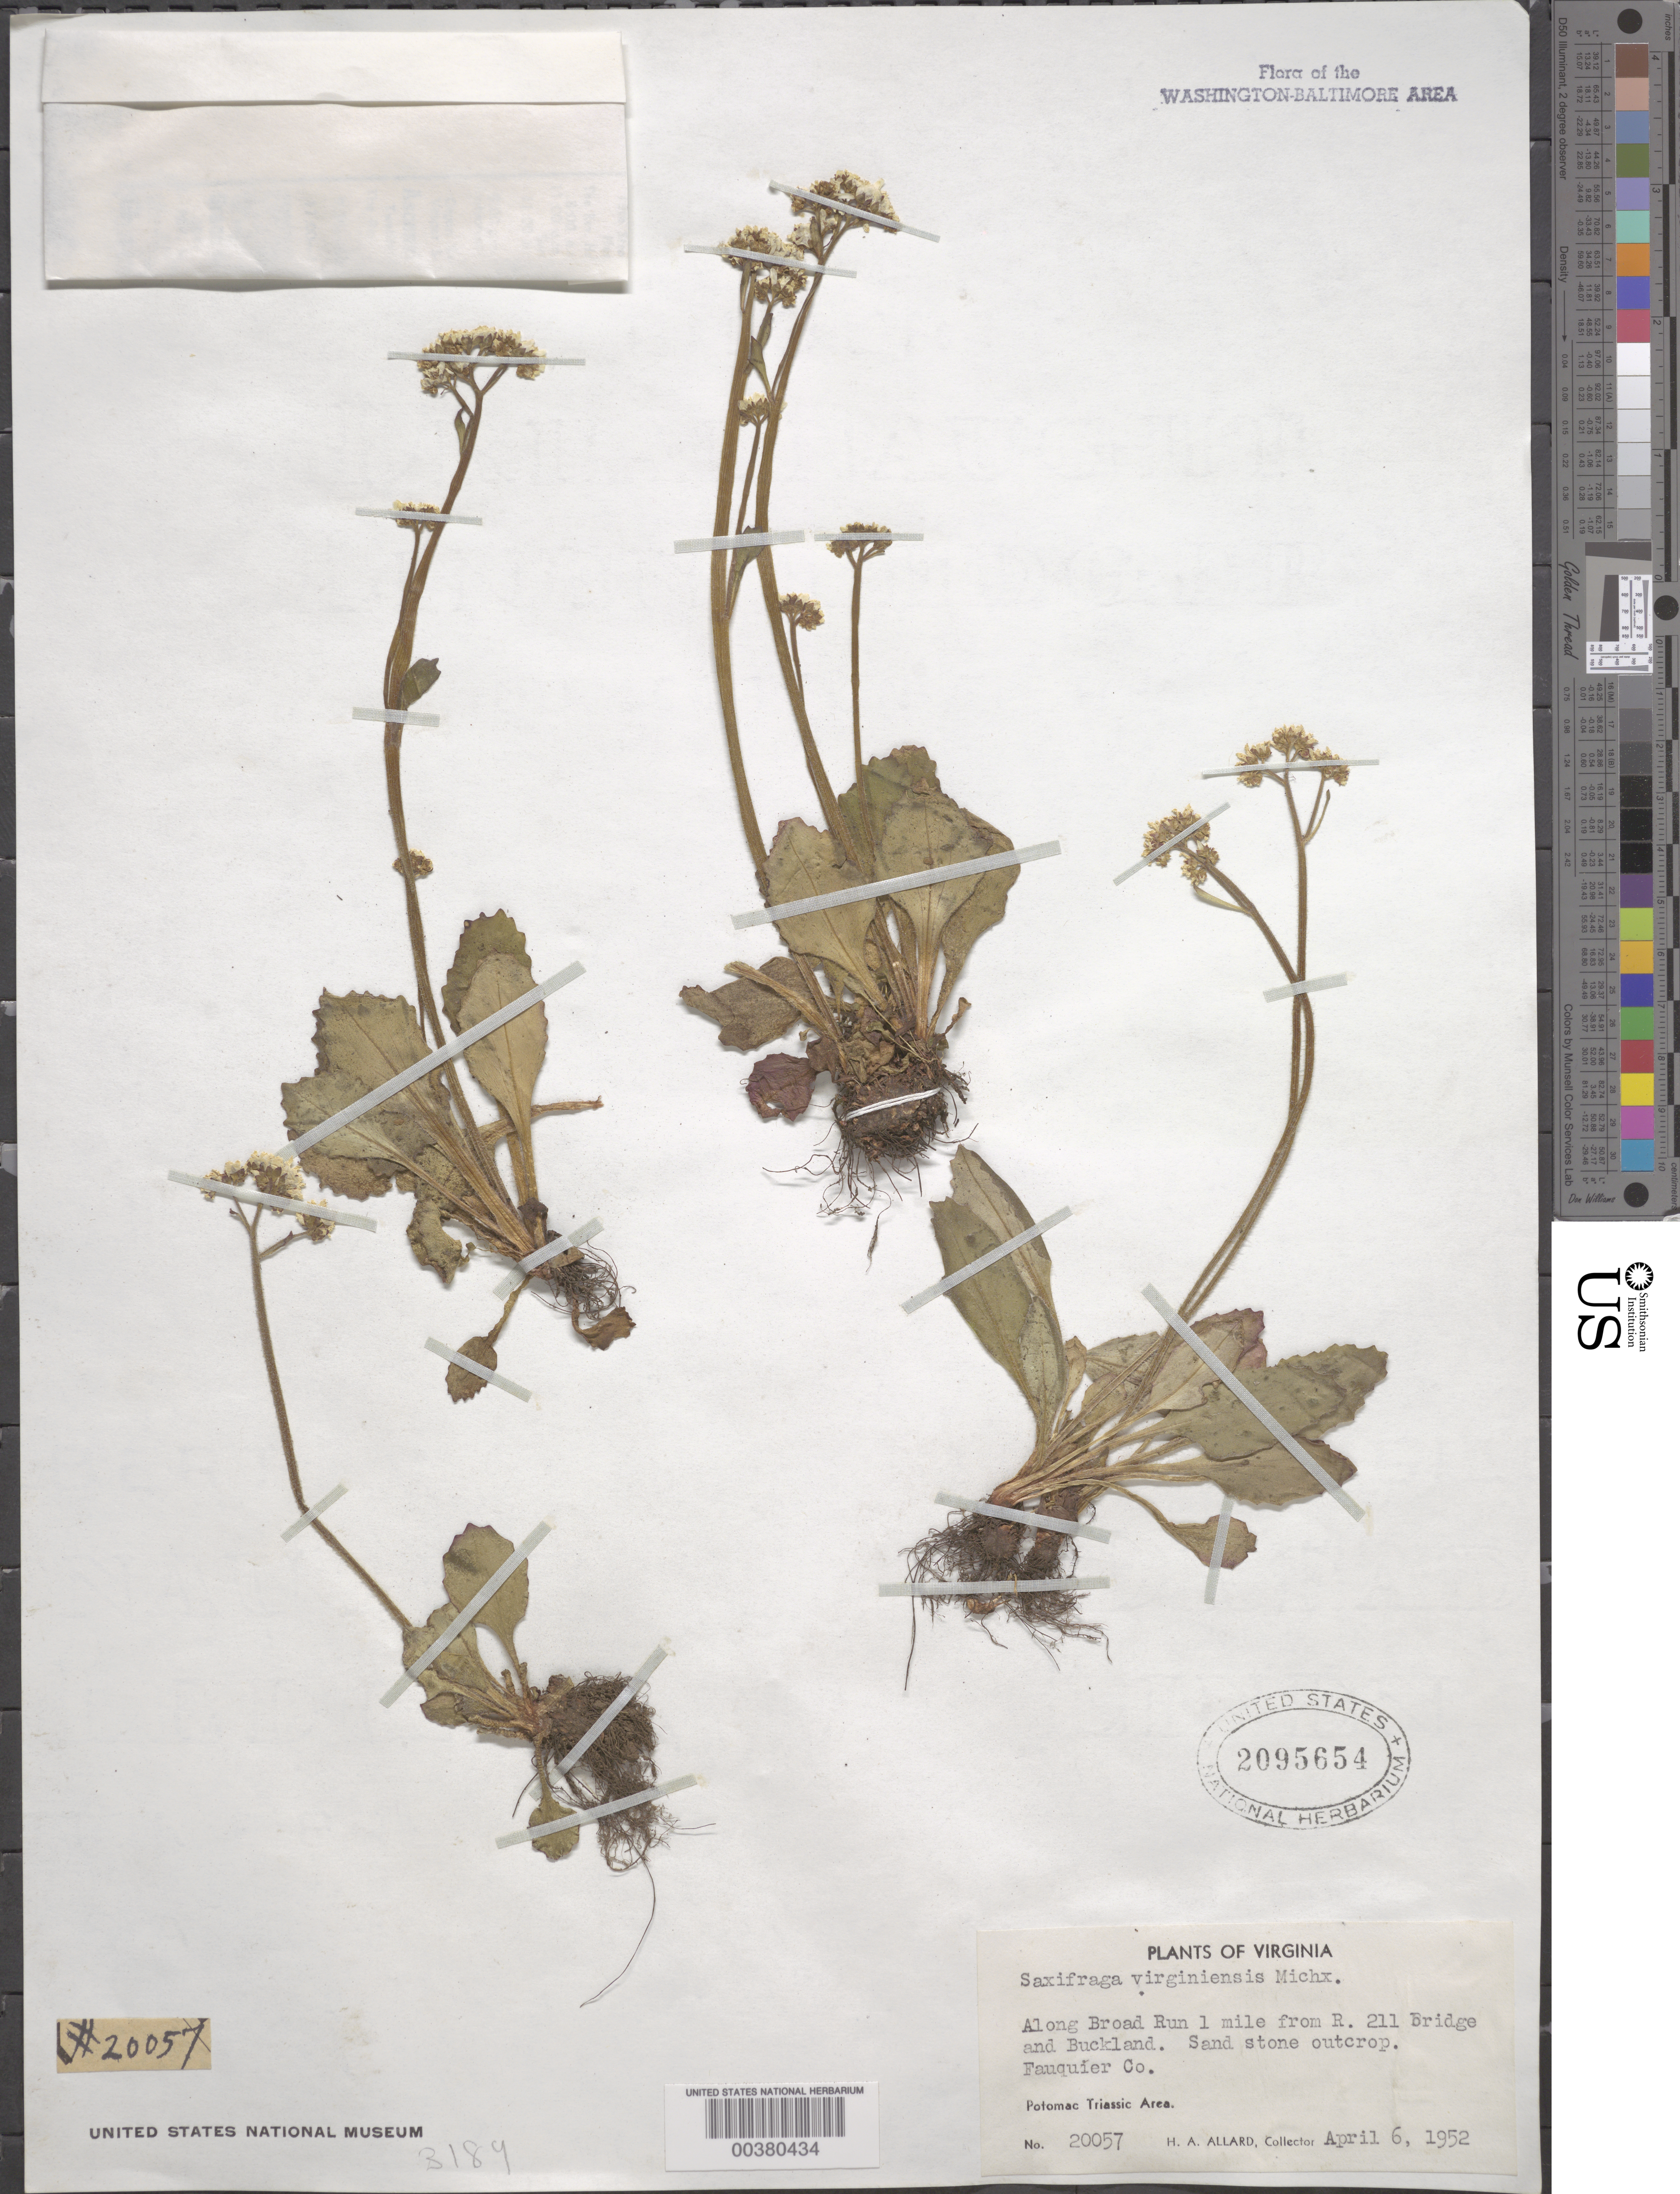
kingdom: Plantae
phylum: Tracheophyta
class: Magnoliopsida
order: Saxifragales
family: Saxifragaceae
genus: Micranthes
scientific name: Micranthes virginiensis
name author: (Michx.) Small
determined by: Strong, Mark T., (BOT), Smithsonian Institution - National Museum of Natural History (UNITED STATES)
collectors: H. A. Allard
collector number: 20057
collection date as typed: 06 Apr 1952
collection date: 1952-04-06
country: United States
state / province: Virginia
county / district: Fauquier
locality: Broad Run, Buckland vicinity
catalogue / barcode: US 2095654